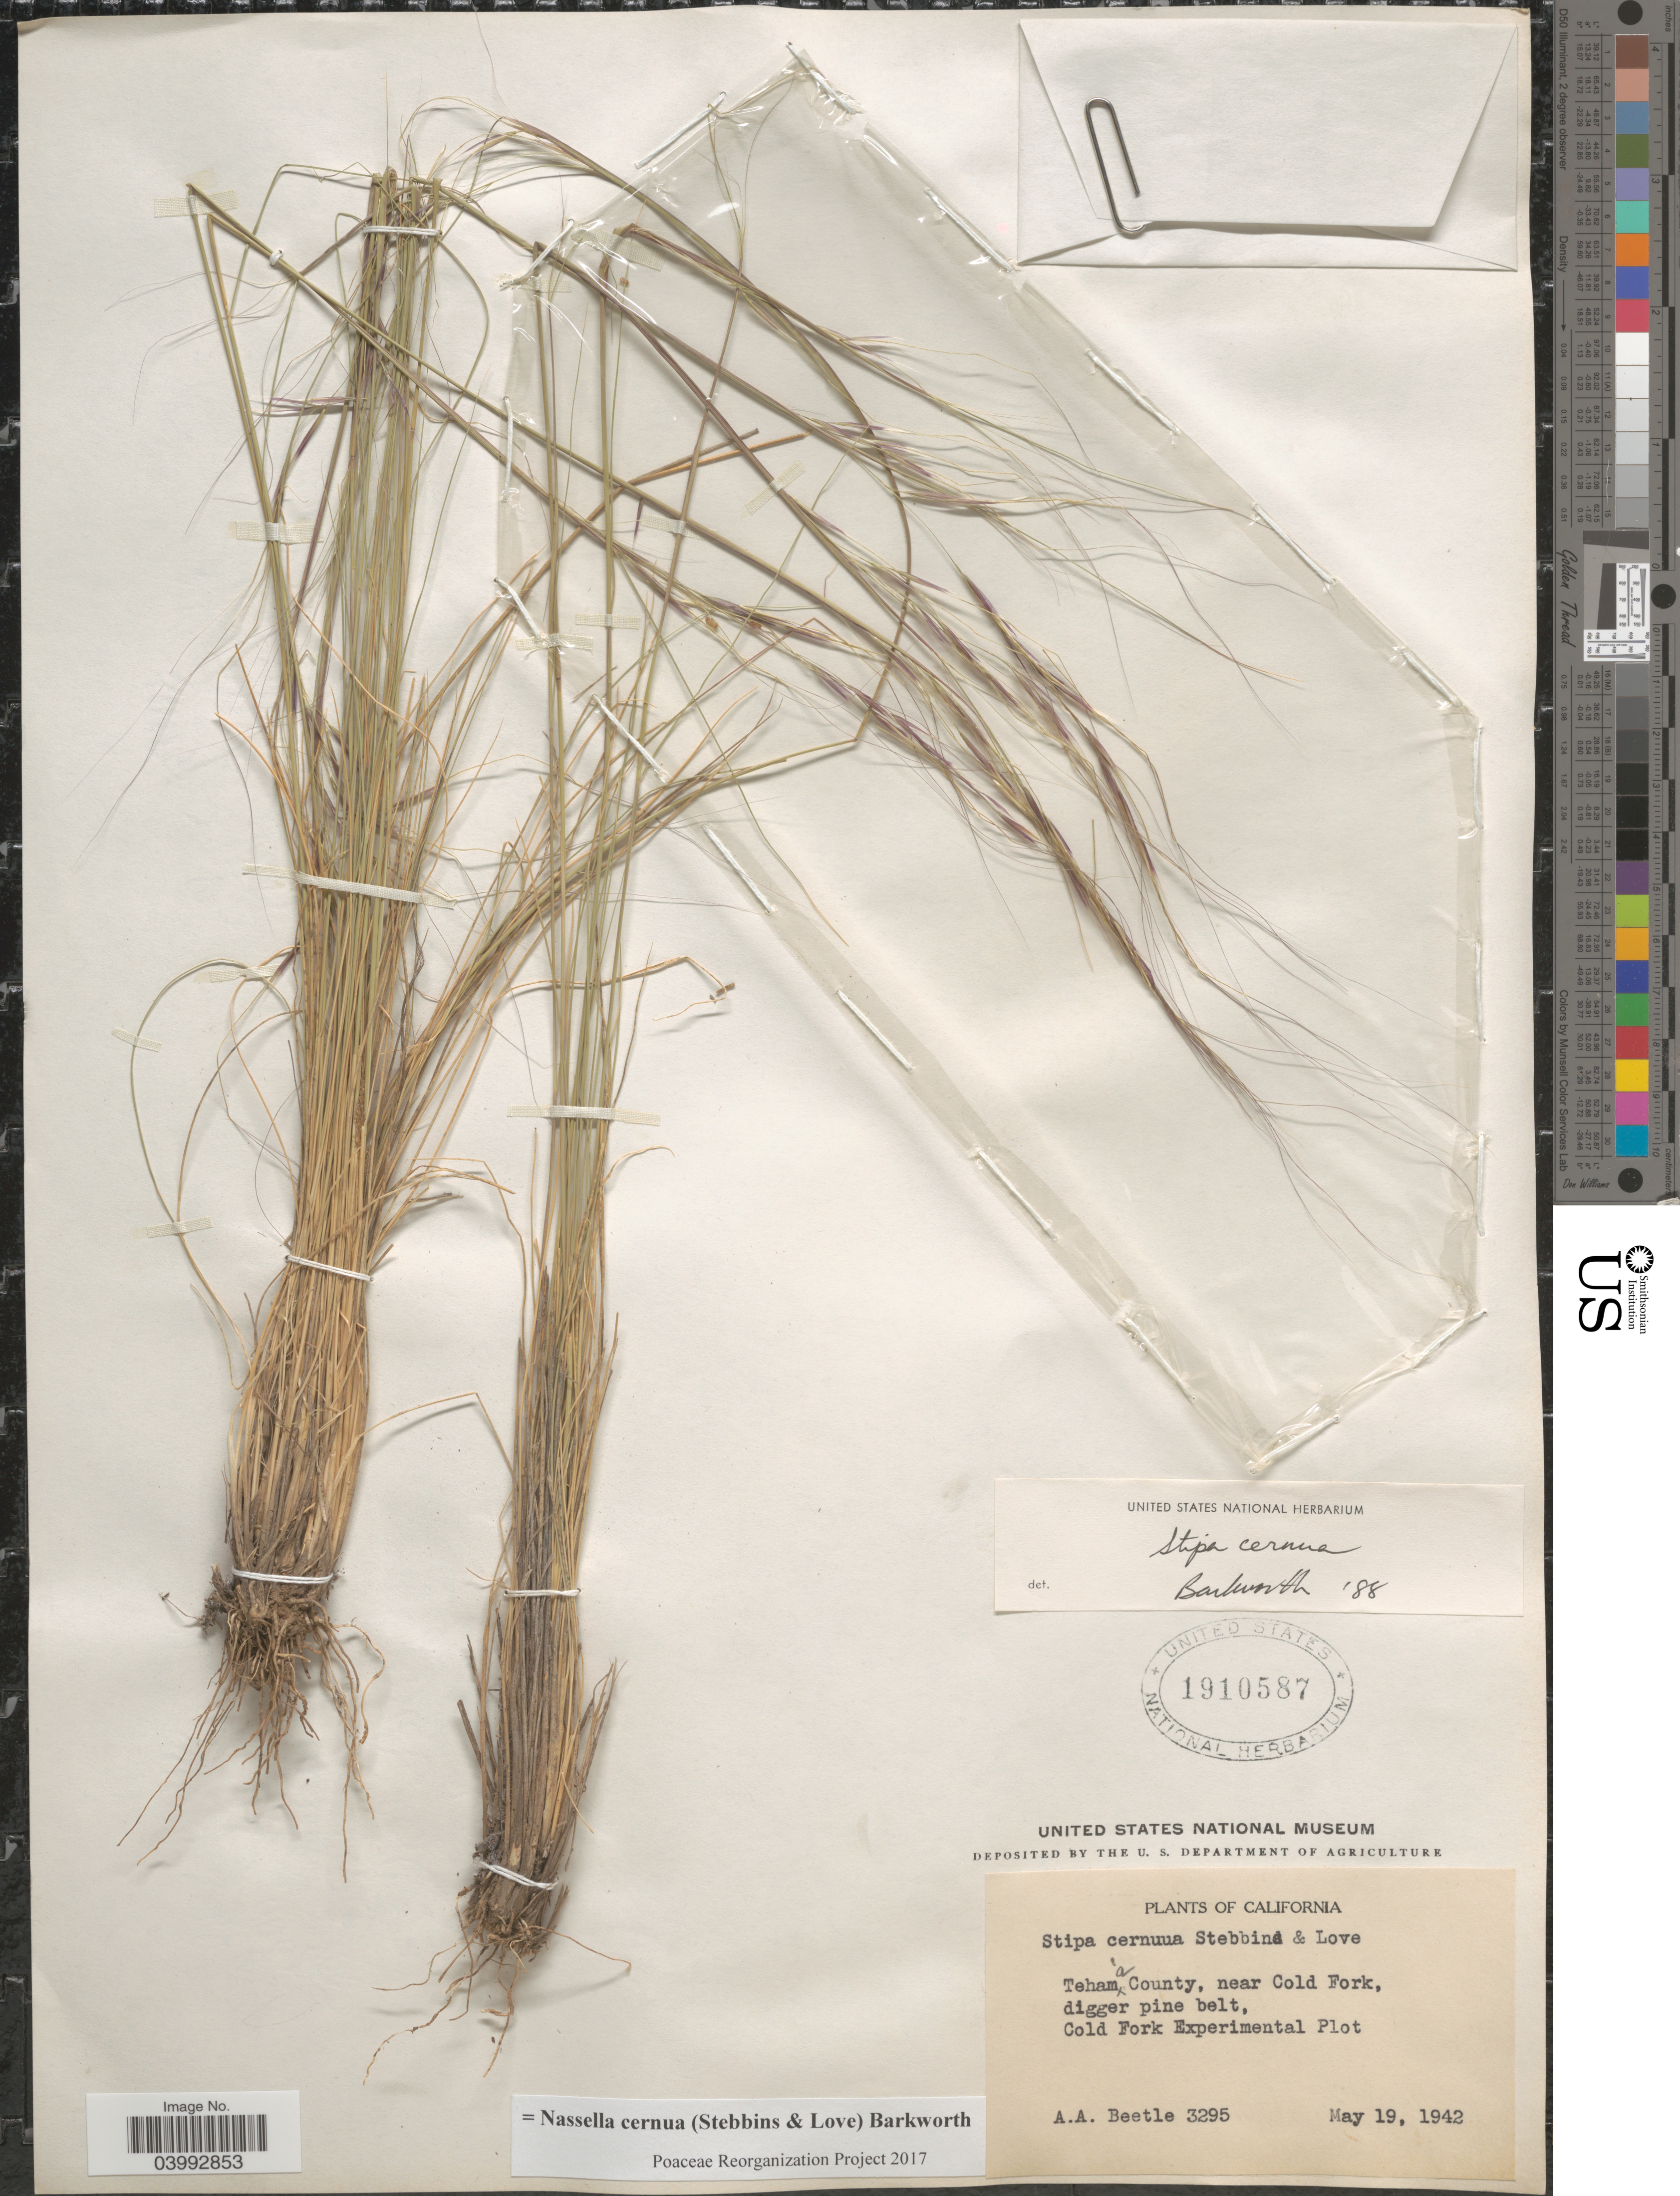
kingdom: Plantae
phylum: Tracheophyta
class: Liliopsida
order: Poales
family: Poaceae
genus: Nassella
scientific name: Nassella cernua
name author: (Stebbins & Love) Barkworth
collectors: A. A. Beetle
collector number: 3295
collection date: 1942-05-19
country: United States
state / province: California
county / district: Tehama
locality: Tehama County, near Cold Fork, digger pine belt, Cold Fork Experimental Plot.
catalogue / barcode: US 1910587